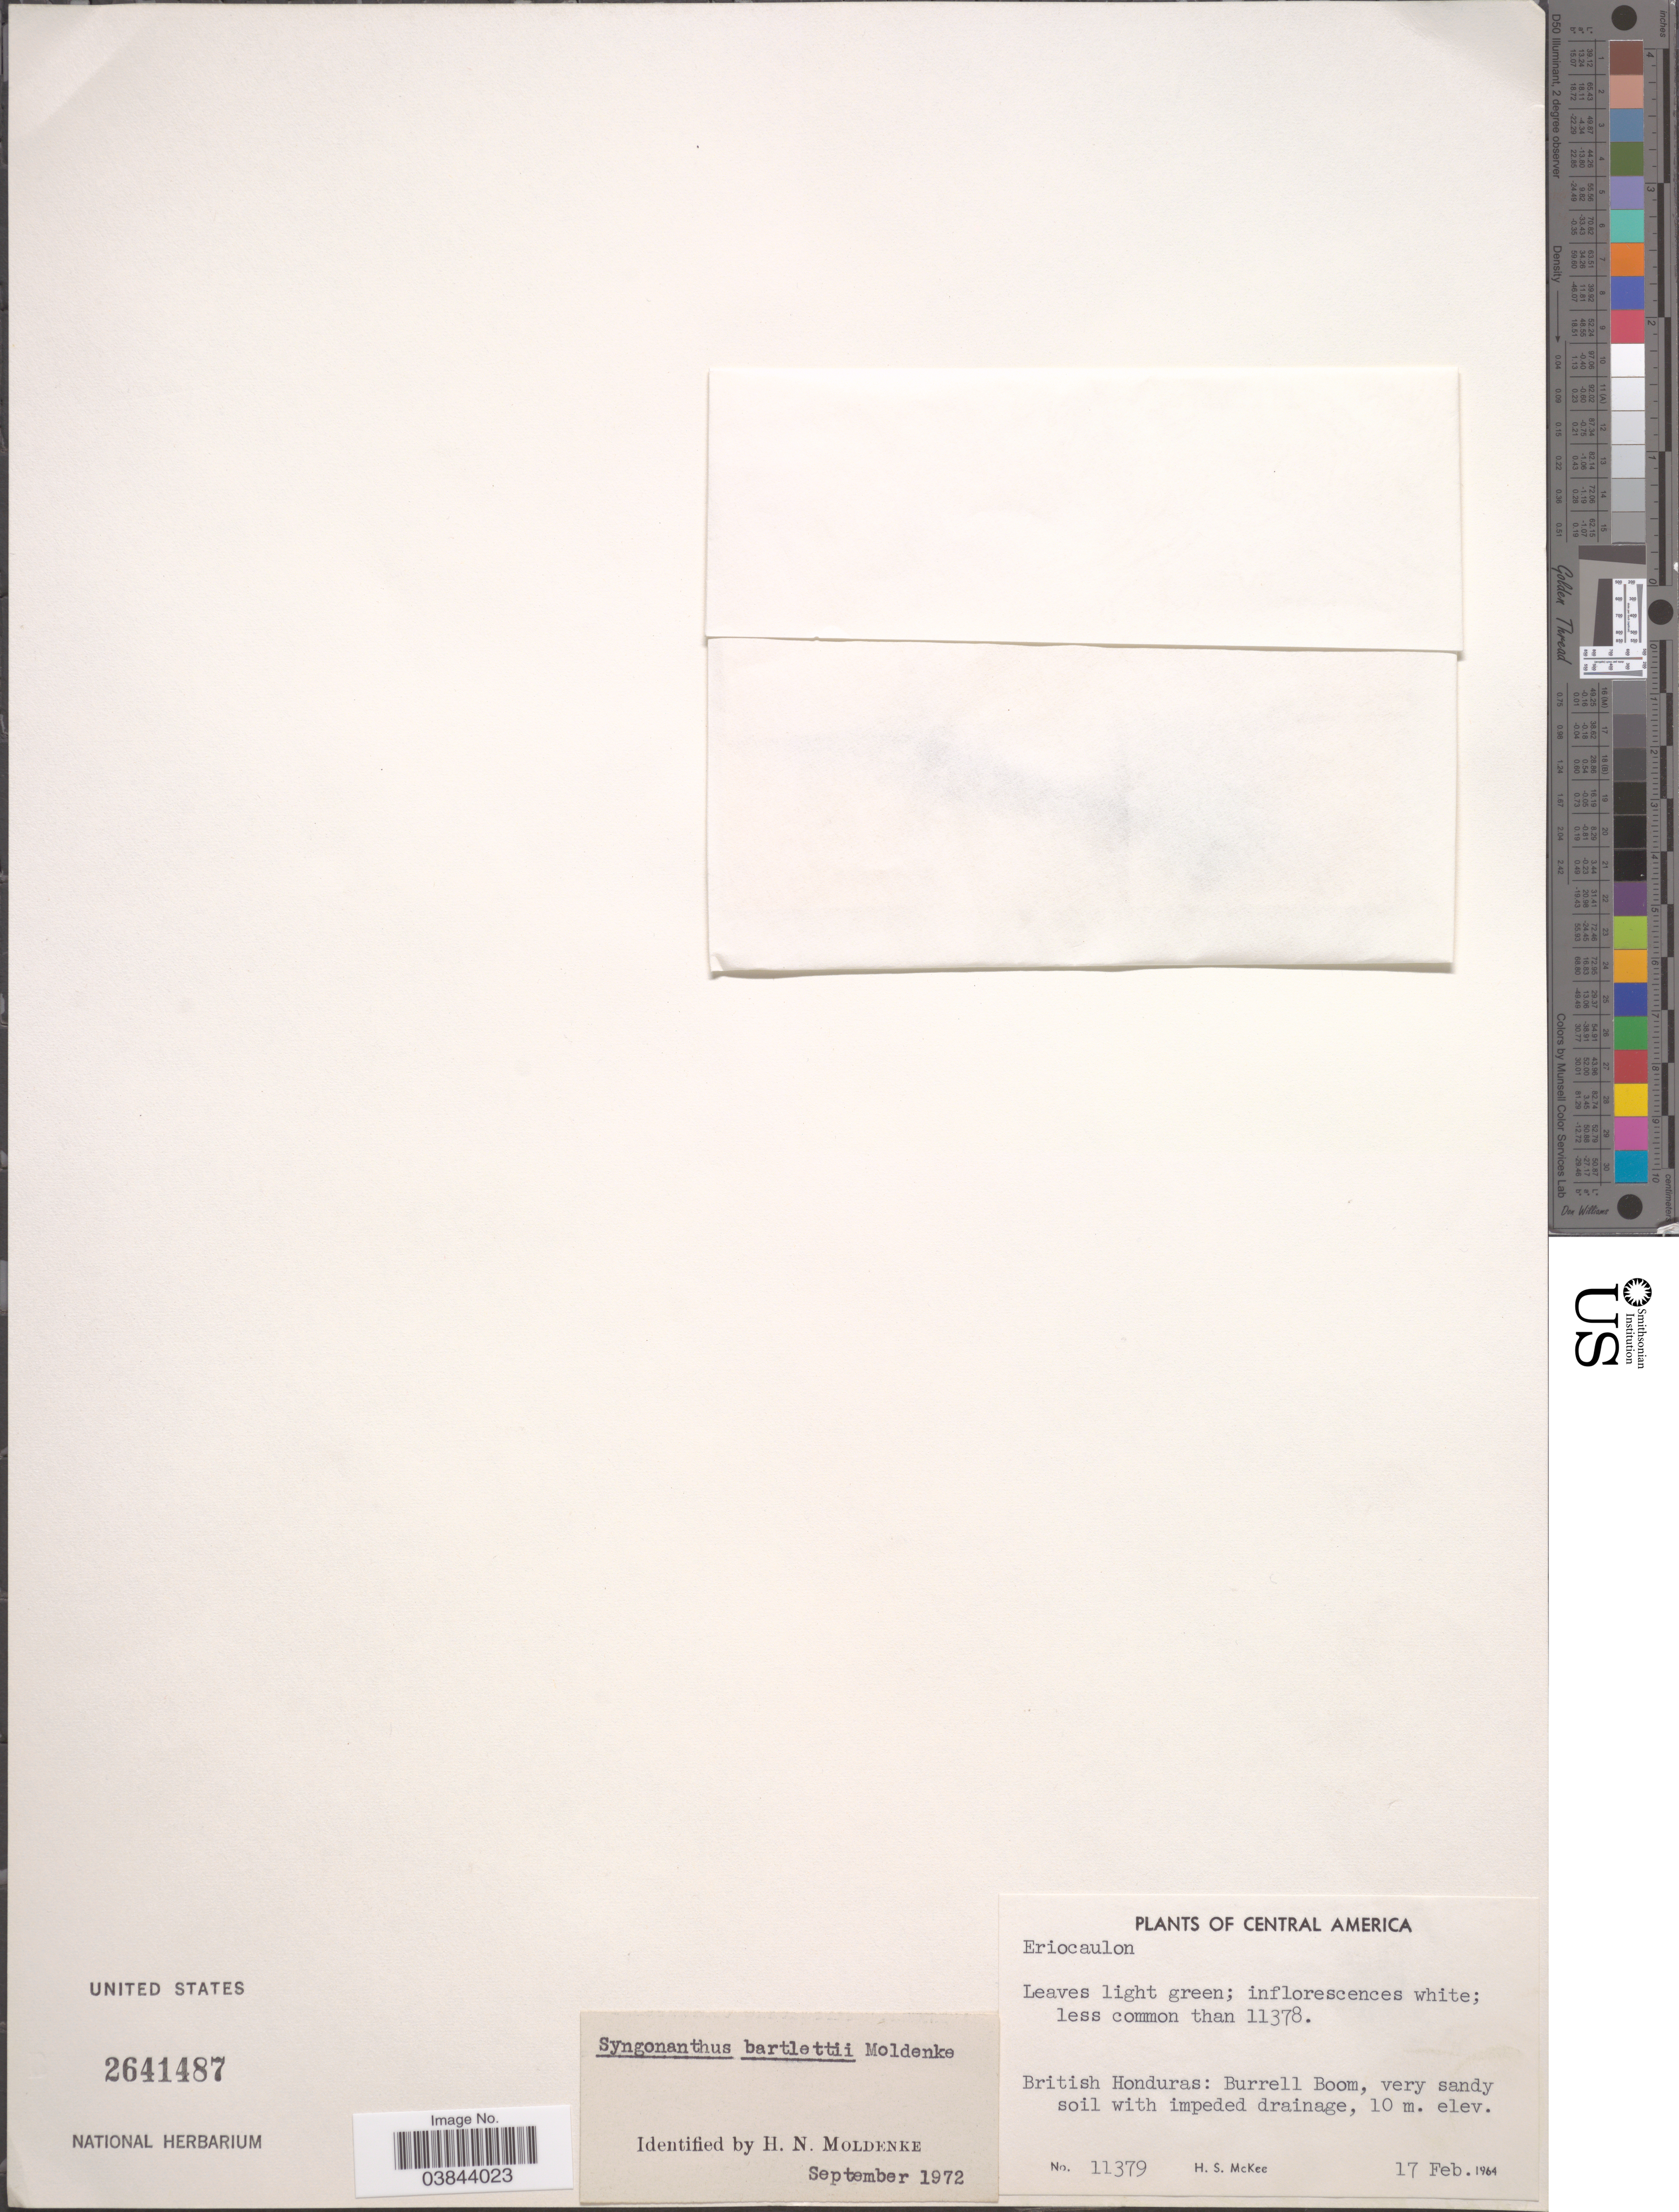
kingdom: Plantae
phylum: Tracheophyta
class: Liliopsida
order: Poales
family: Eriocaulaceae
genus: Syngonanthus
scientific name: Syngonanthus bartlettii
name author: Moldenke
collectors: H. S. McKee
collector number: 11379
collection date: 1964-02-17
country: Belize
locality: Central America. British Honduras: Burrell Boom.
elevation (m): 10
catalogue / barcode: US 2641487